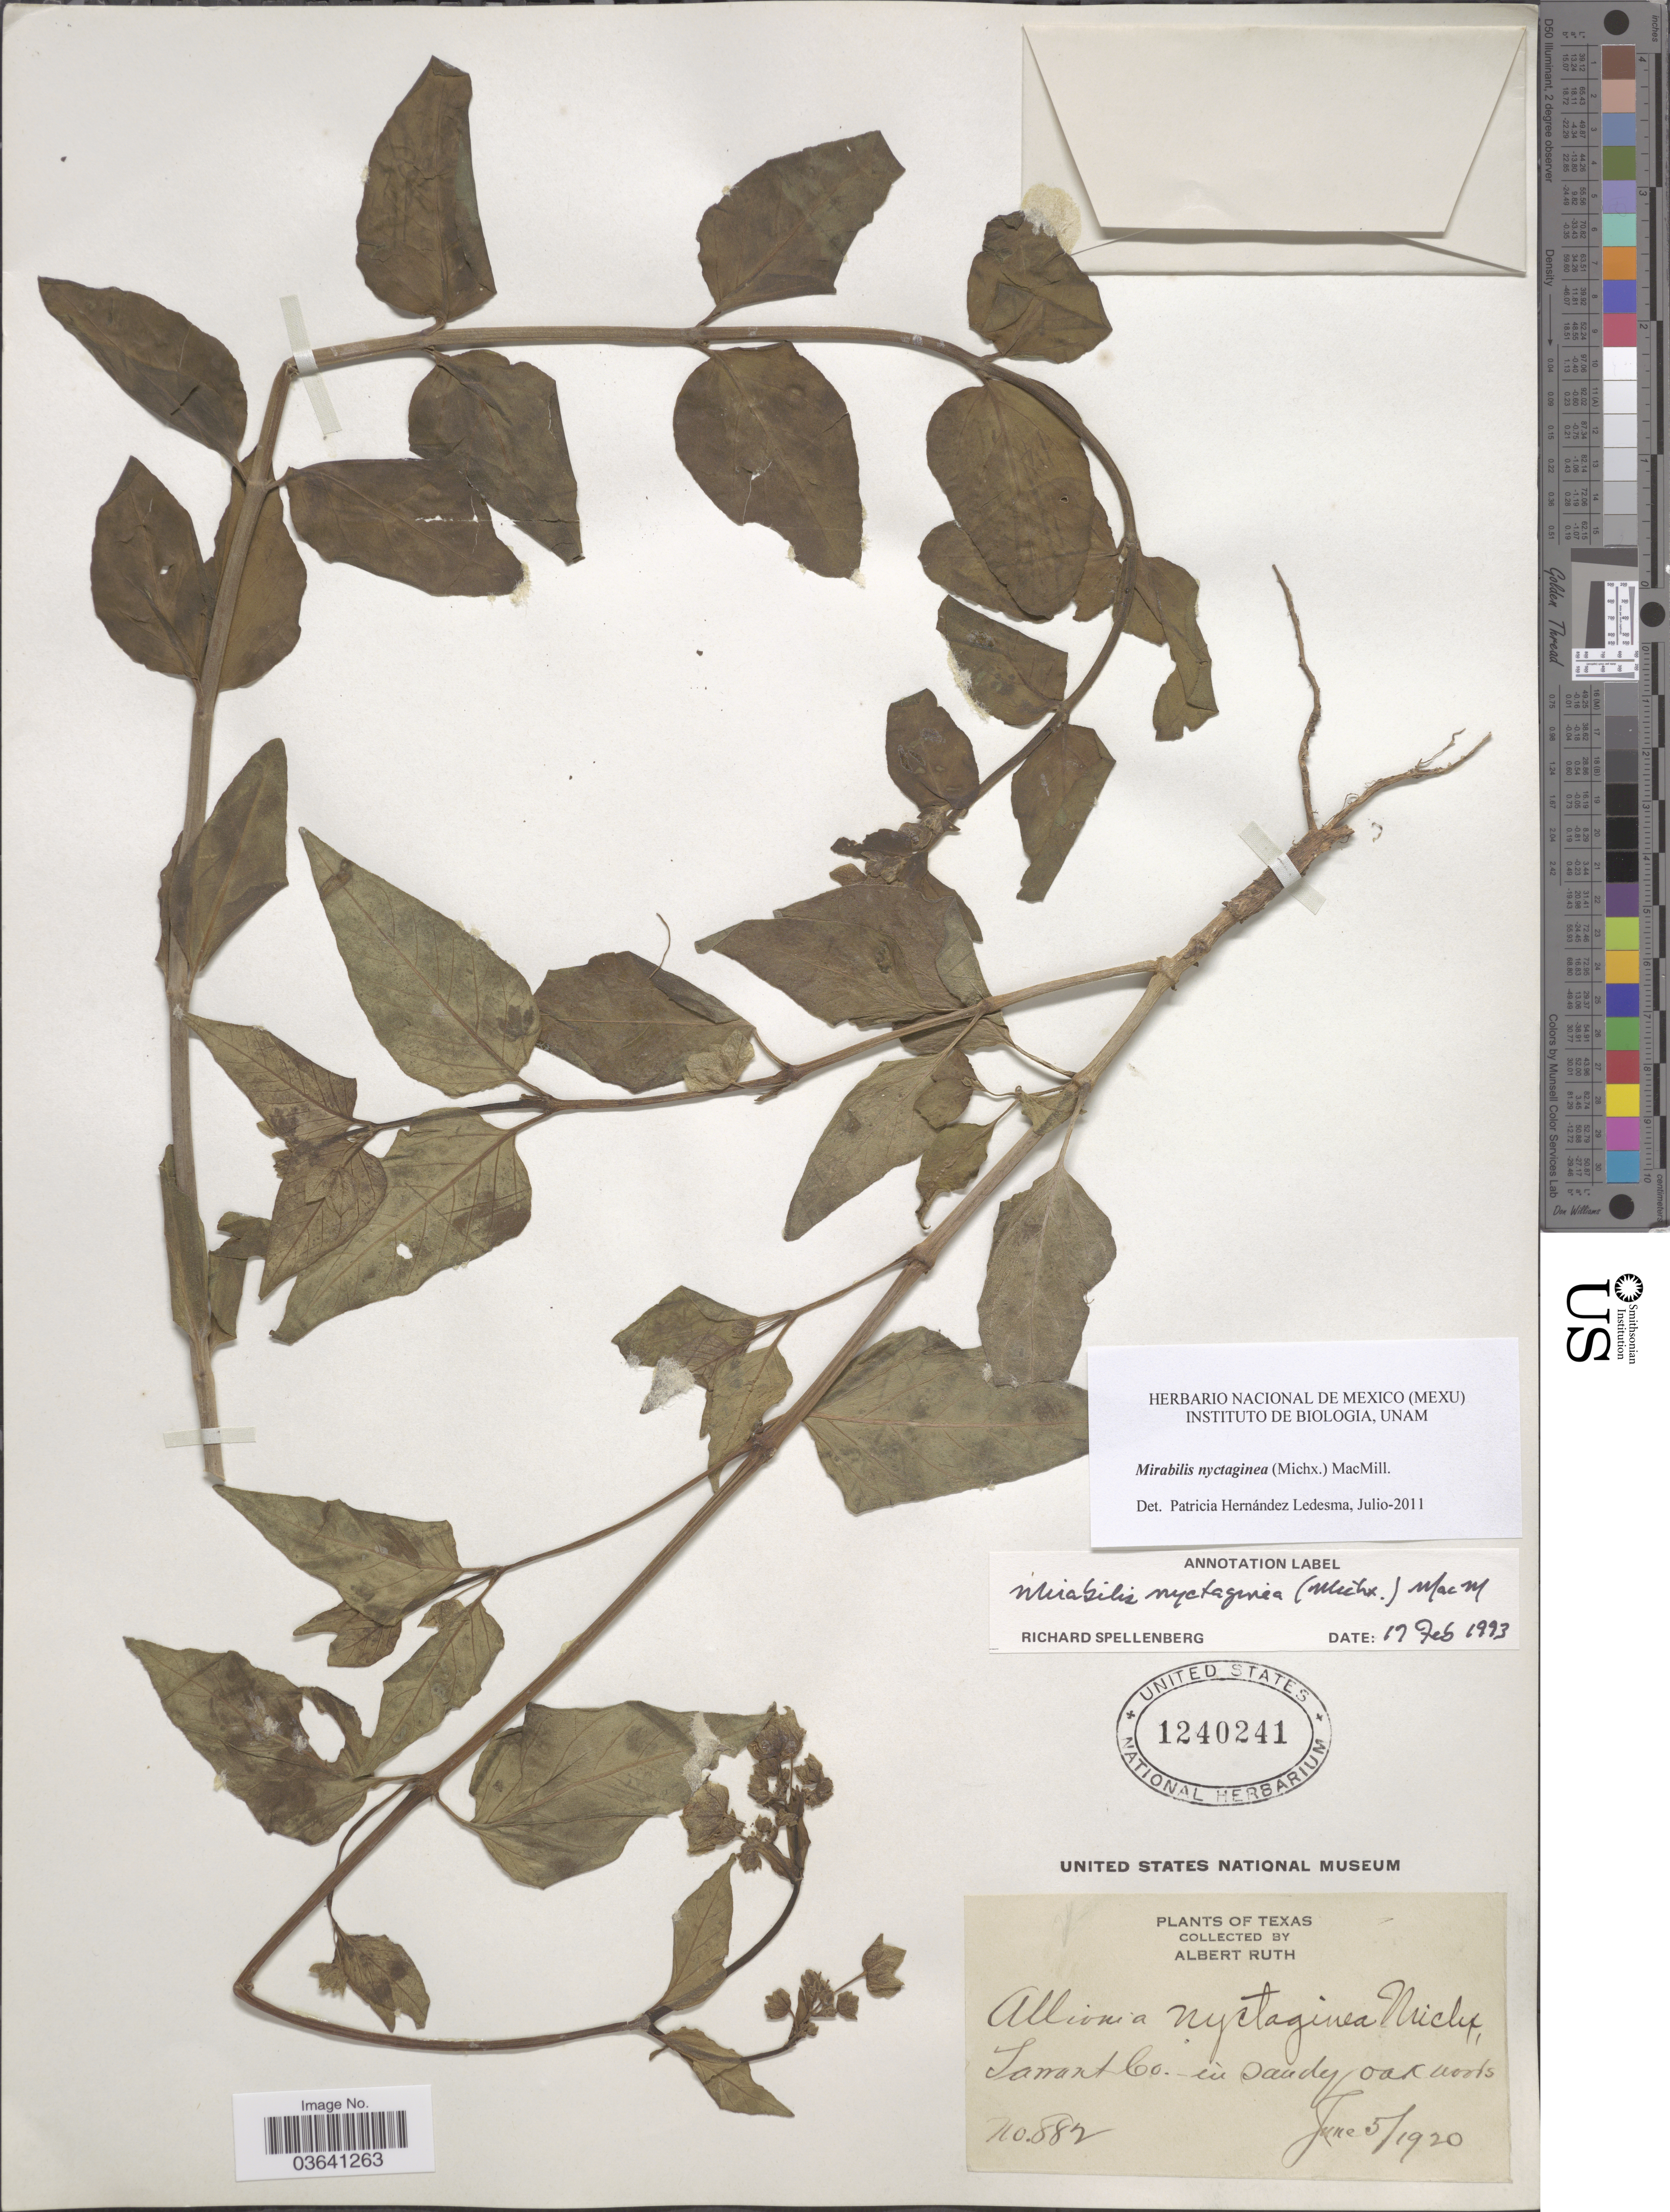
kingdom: Plantae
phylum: Tracheophyta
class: Magnoliopsida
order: Caryophyllales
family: Nyctaginaceae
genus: Mirabilis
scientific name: Mirabilis nyctaginea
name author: (Michx.) MacMill.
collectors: A. Ruth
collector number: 882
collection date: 1920-06-05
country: United States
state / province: Texas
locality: Tarrant Co.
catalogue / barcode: US 1240241